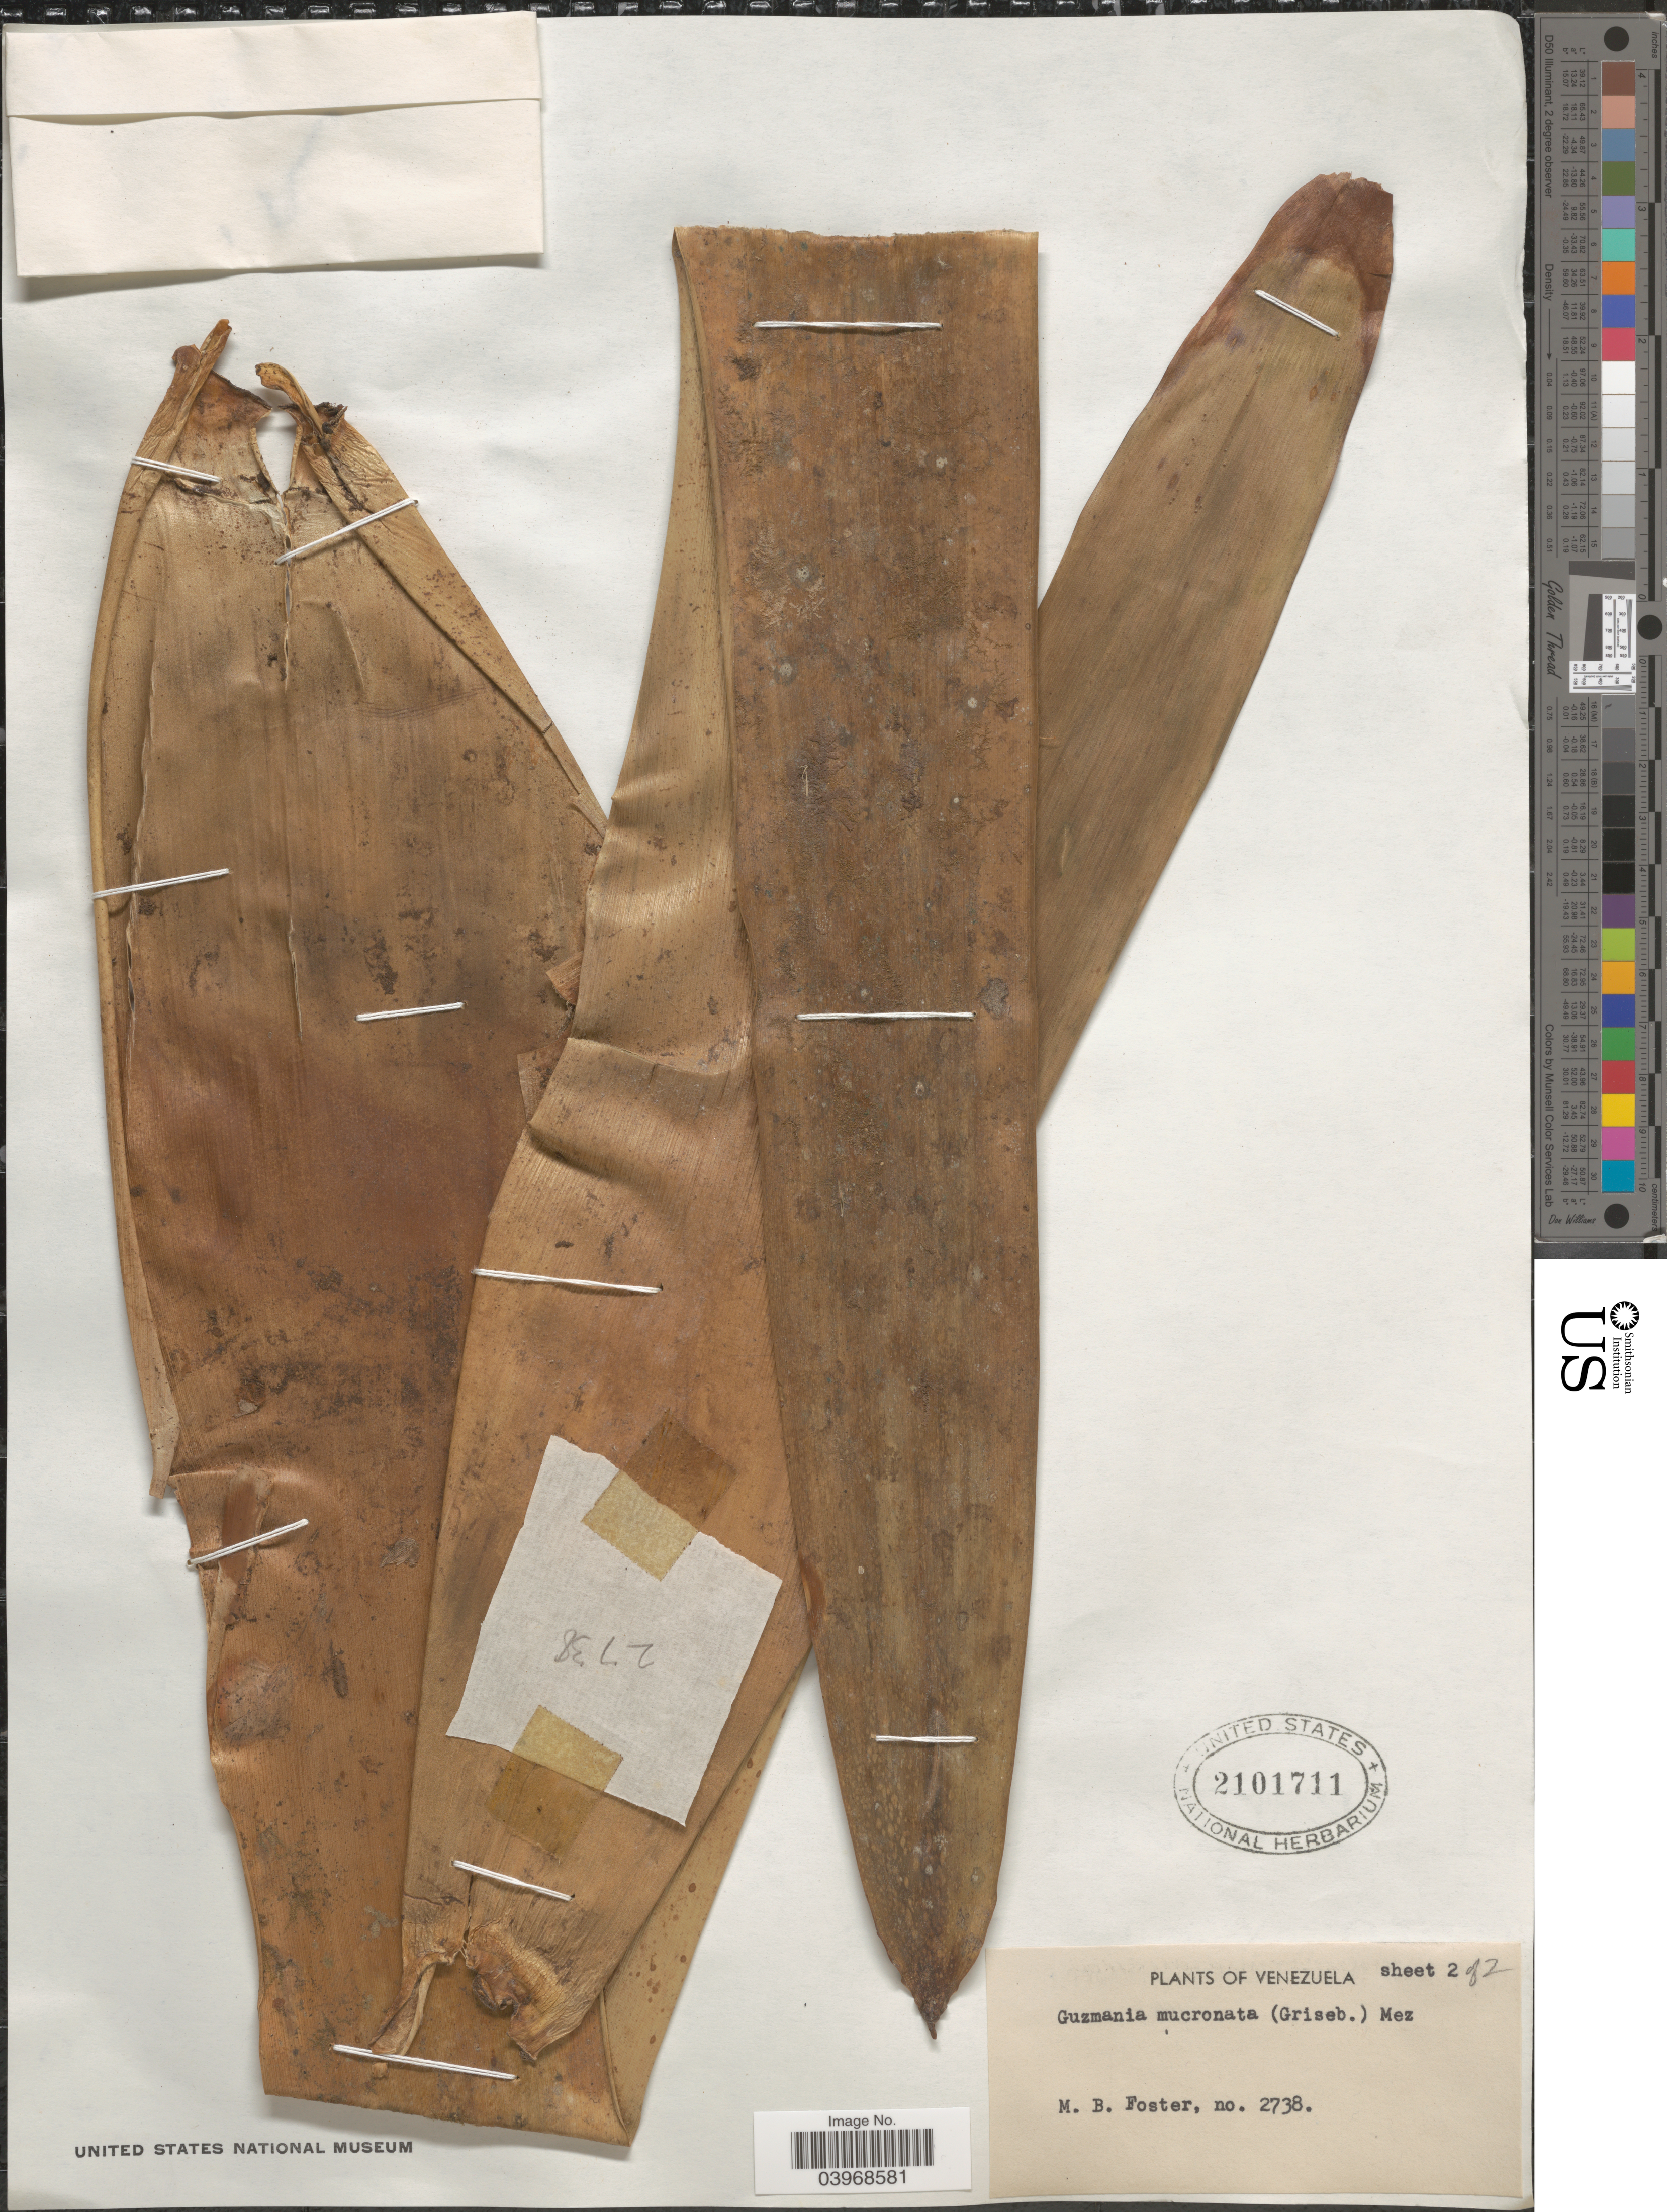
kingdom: Plantae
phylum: Tracheophyta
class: Liliopsida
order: Poales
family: Bromeliaceae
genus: Guzmania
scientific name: Guzmania mucronata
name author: (Griseb.) Mez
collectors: M. B. Foster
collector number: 2738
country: Venezuela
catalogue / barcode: US 2101711